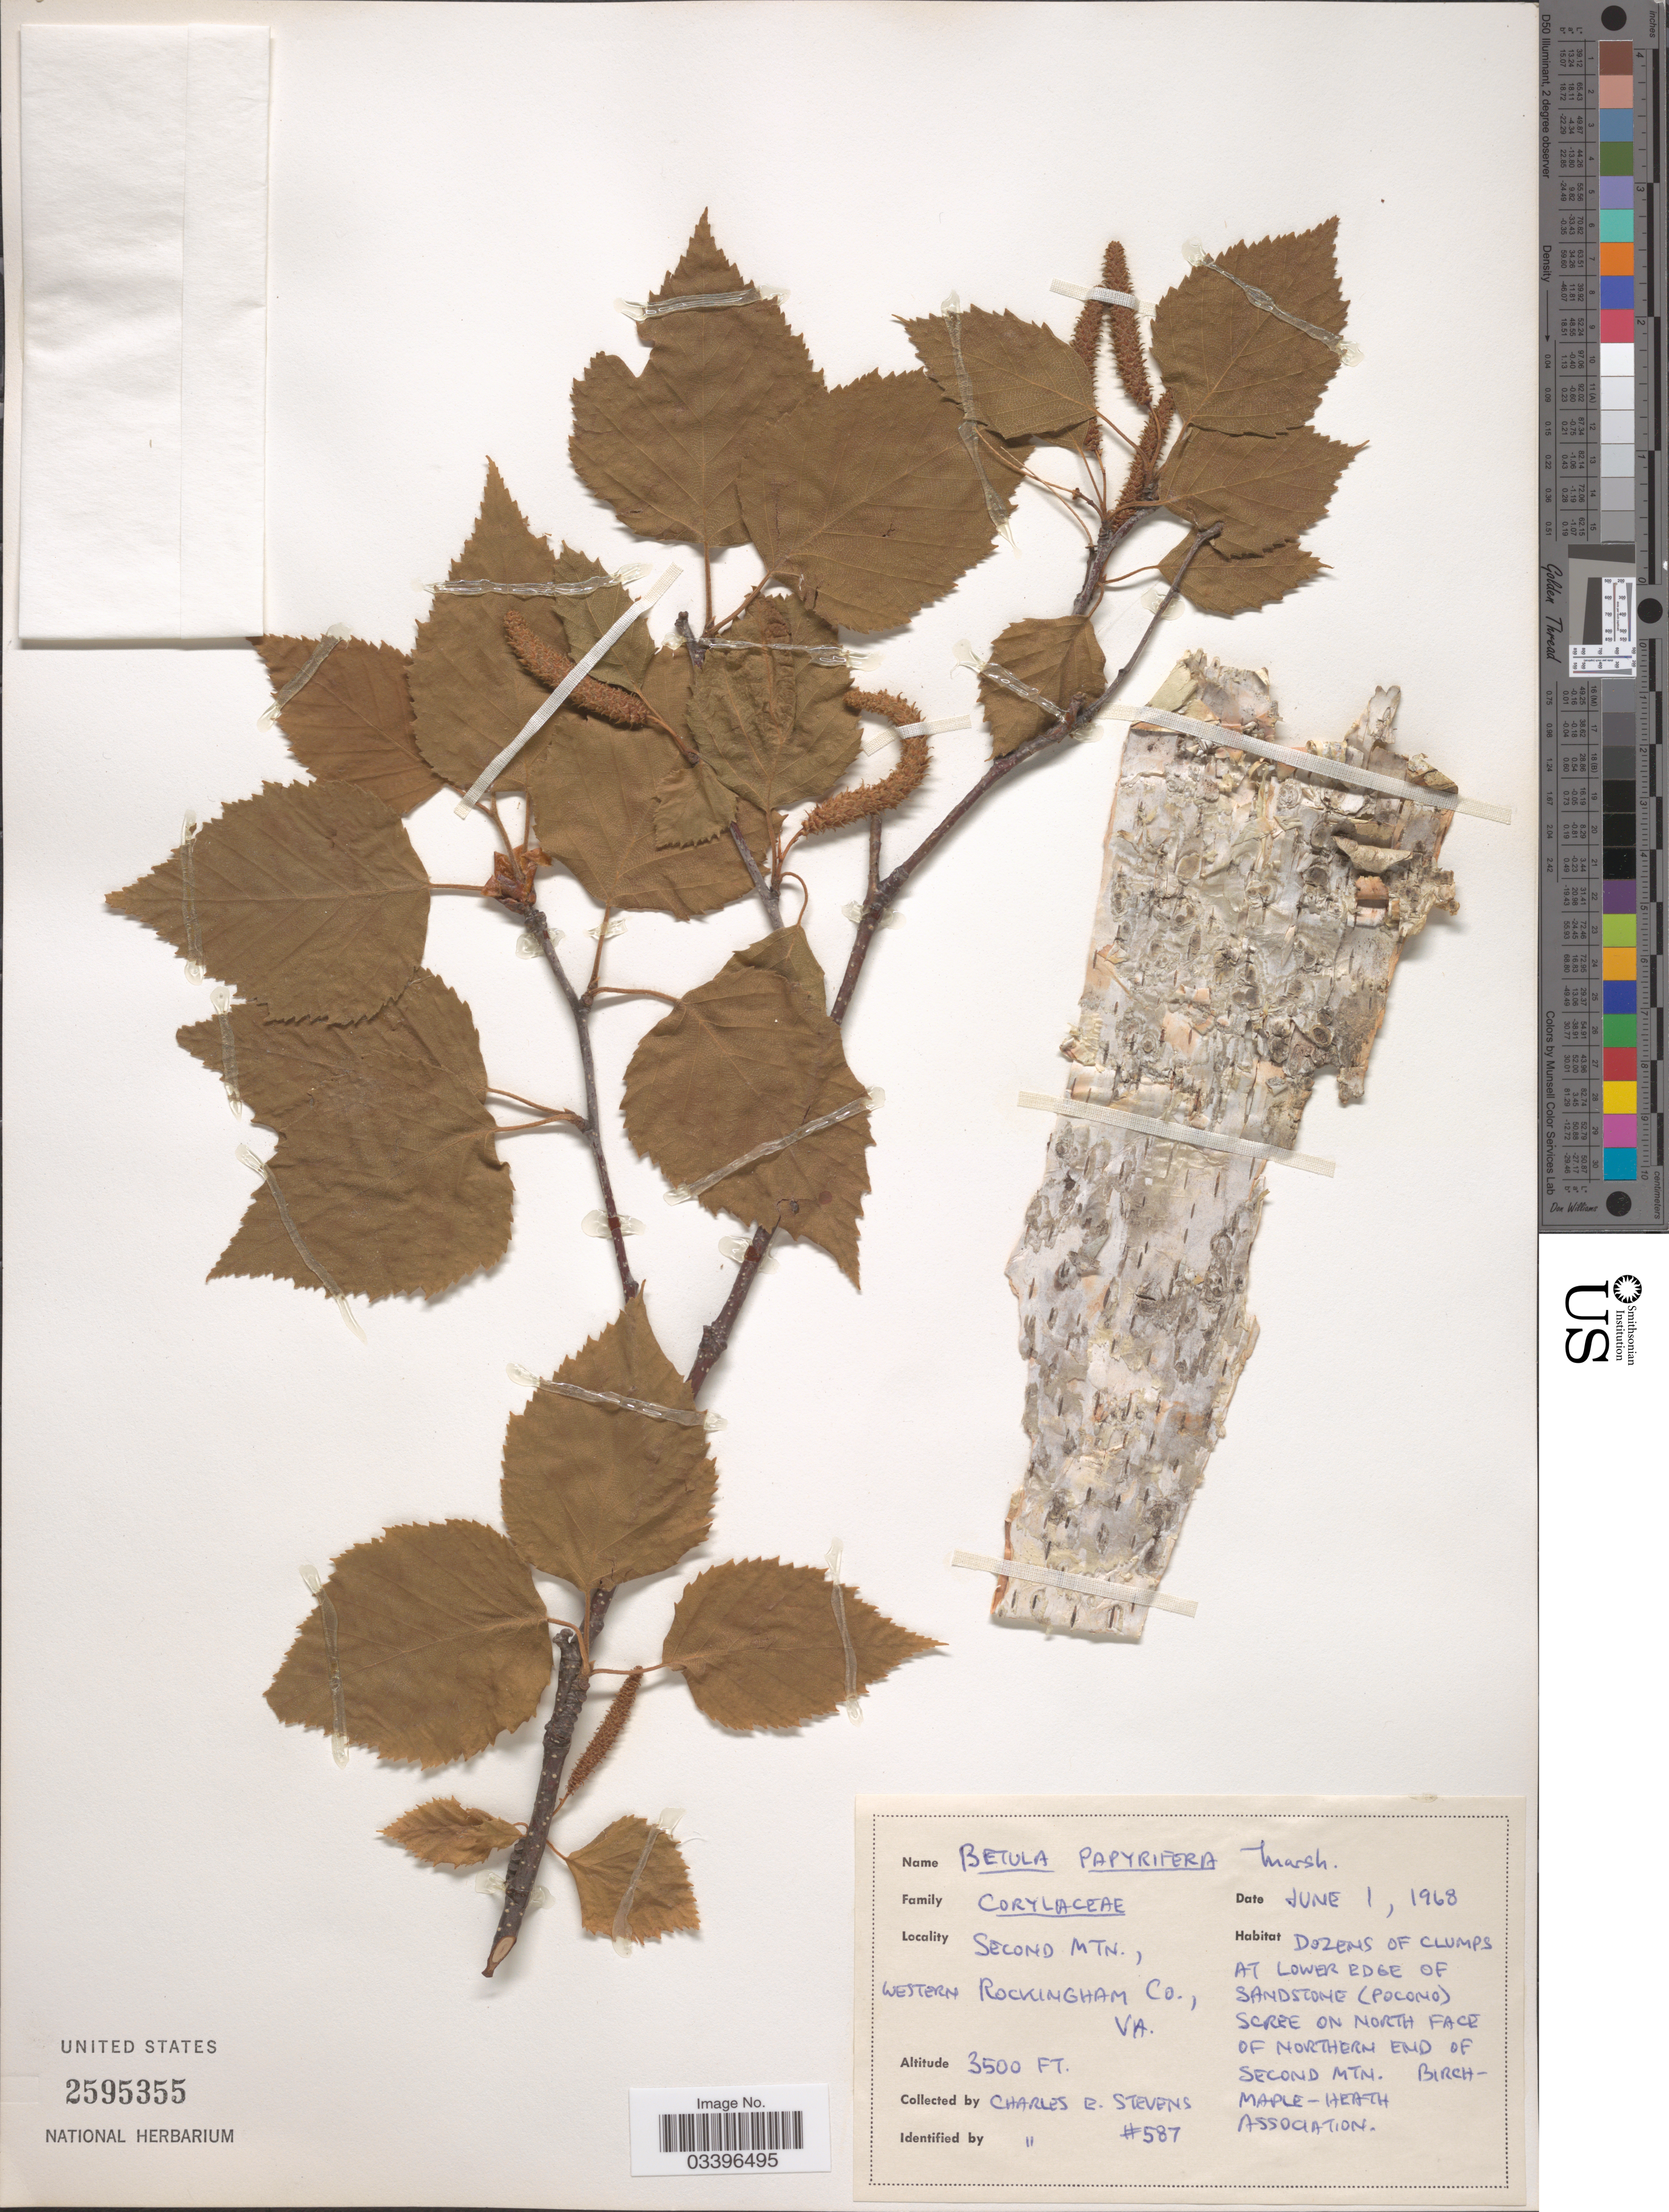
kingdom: Plantae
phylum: Tracheophyta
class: Magnoliopsida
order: Fagales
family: Betulaceae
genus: Betula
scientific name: Betula papyrifera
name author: Marshall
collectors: C. Stevens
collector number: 587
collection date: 1968-06-01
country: United States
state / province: Virginia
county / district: Rockingham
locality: Second Mtn., Western Rockingham Co. At lower edge of Sandstone (Pocono) Scree on north face of Second Mtn.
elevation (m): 1067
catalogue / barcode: US 2595355